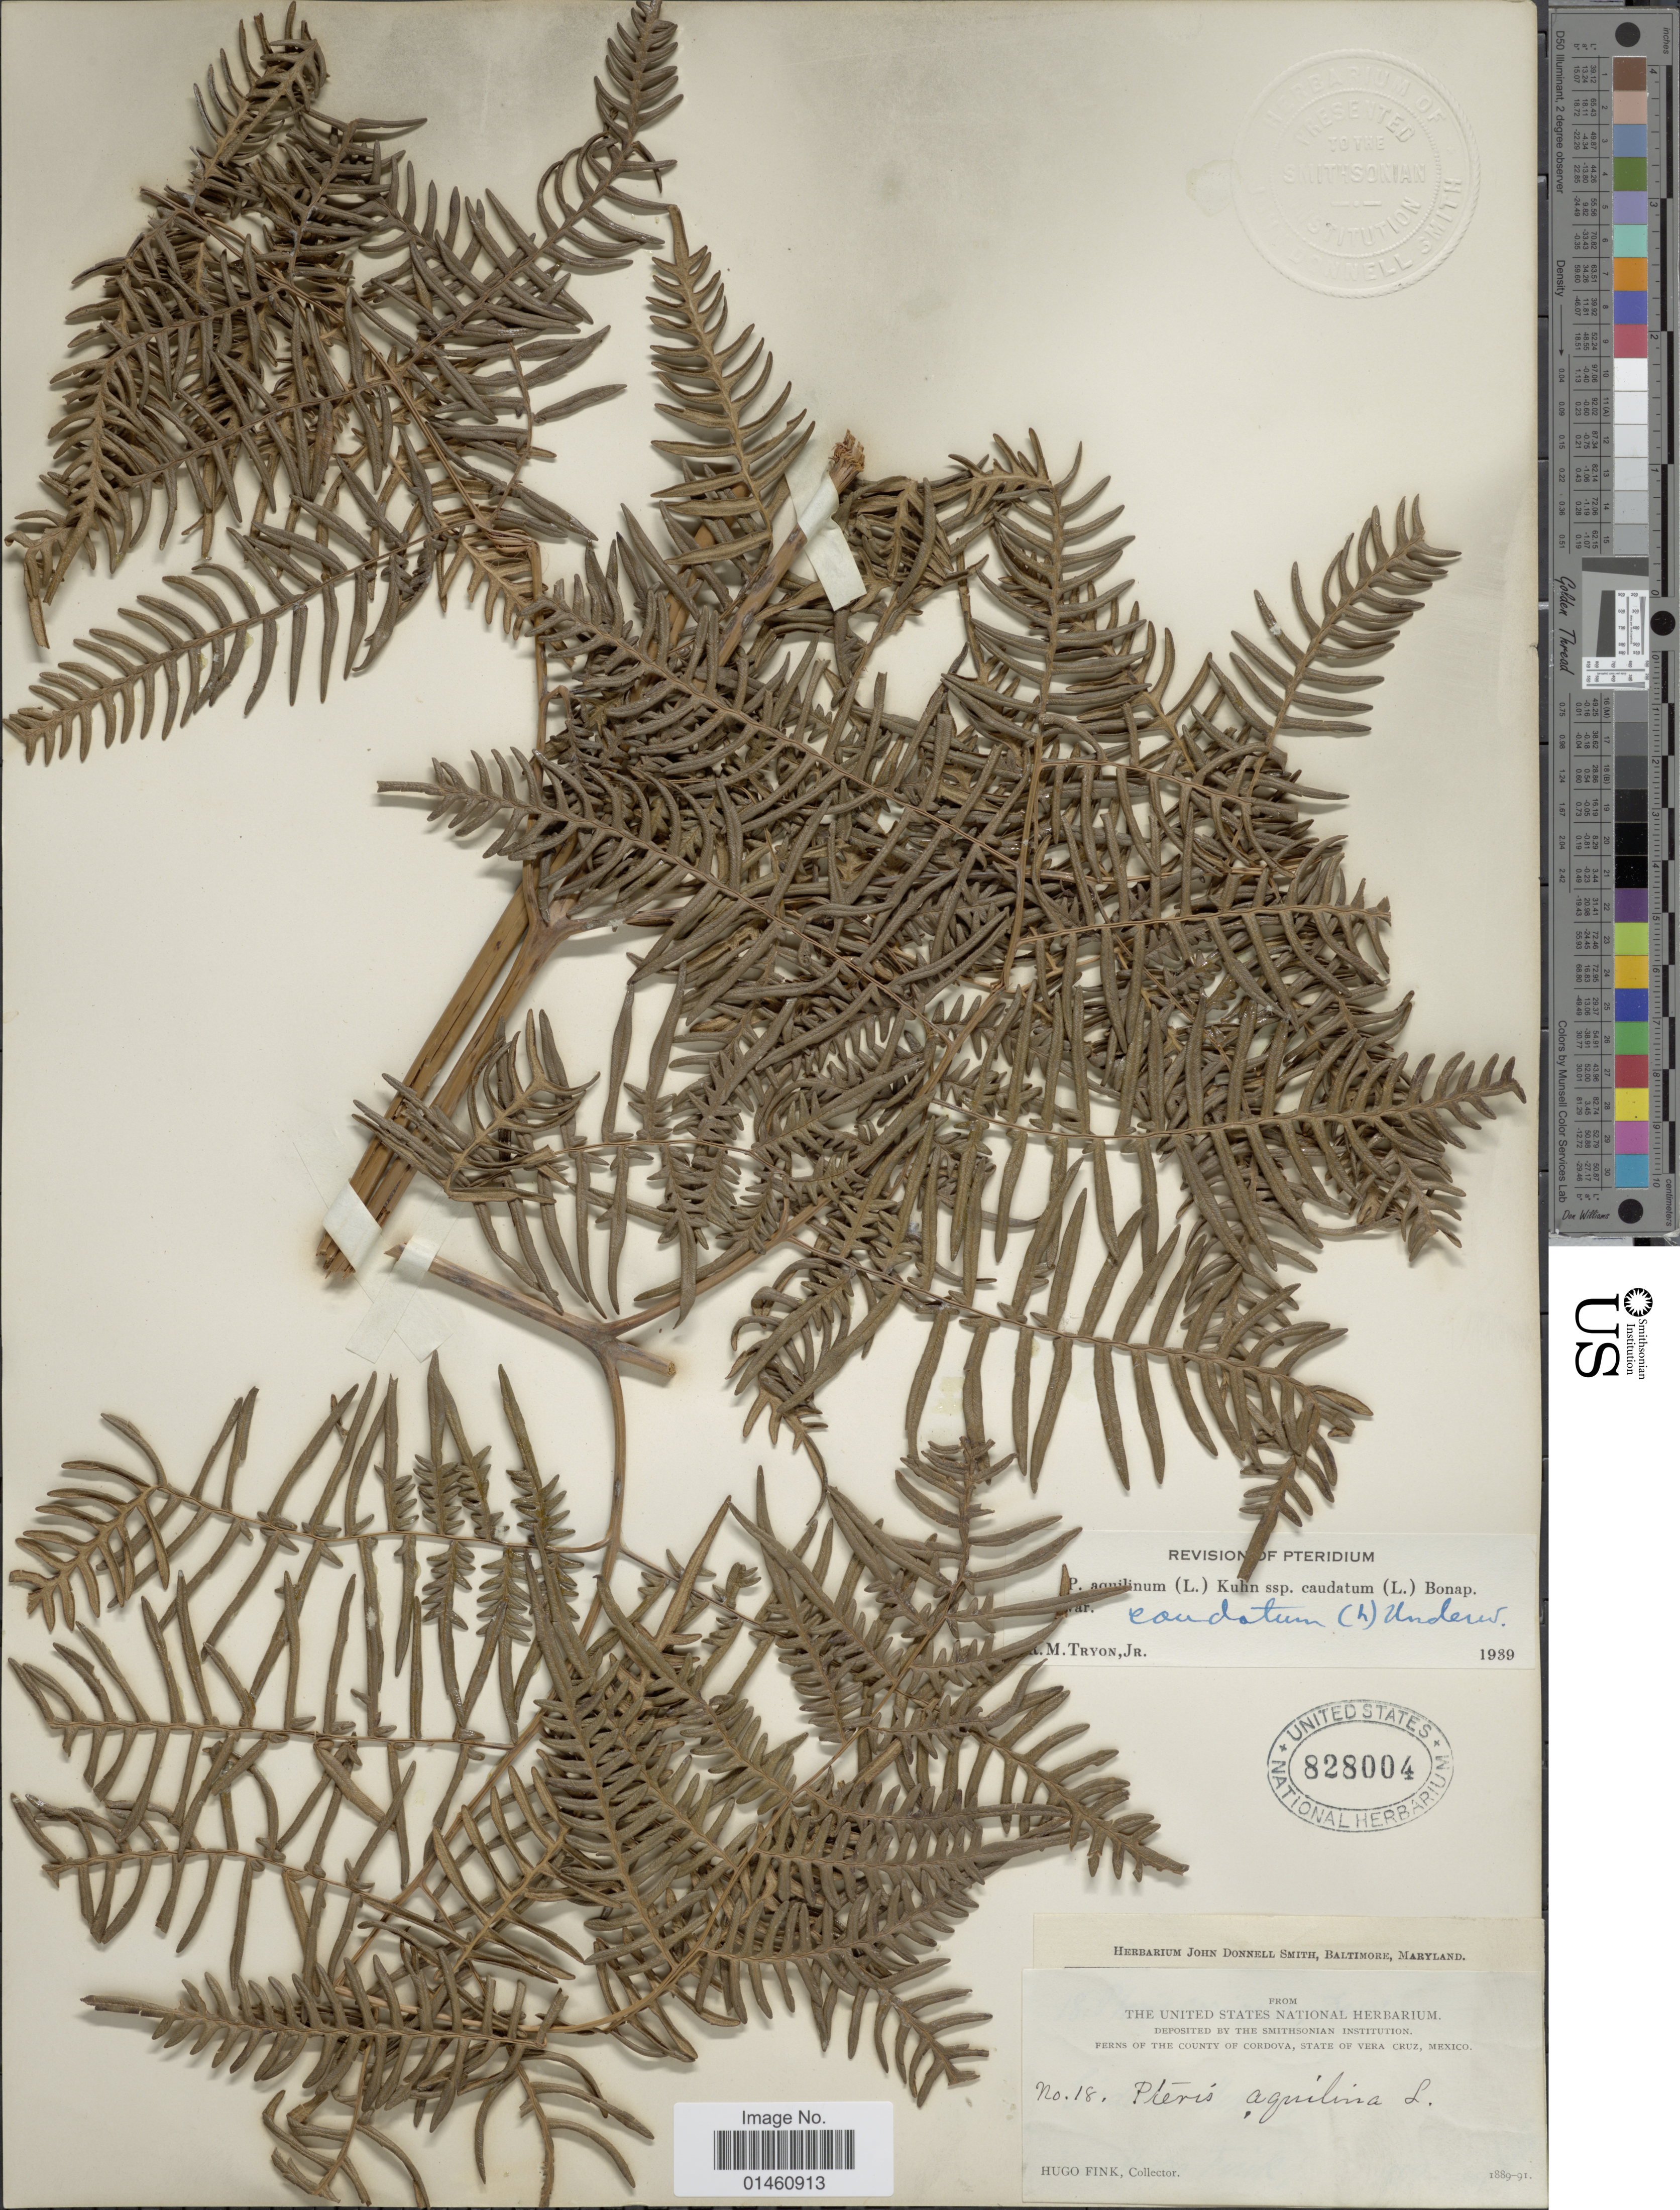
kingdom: Plantae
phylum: Tracheophyta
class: Polypodiopsida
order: Polypodiales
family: Dennstaedtiaceae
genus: Pteridium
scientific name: Pteridium caudatum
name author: (L.) Maxon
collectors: H. Fink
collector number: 18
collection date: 1889/1891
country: Mexico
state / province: Veracruz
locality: Vera Cruz, The County of Cordova.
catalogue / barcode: US 828004